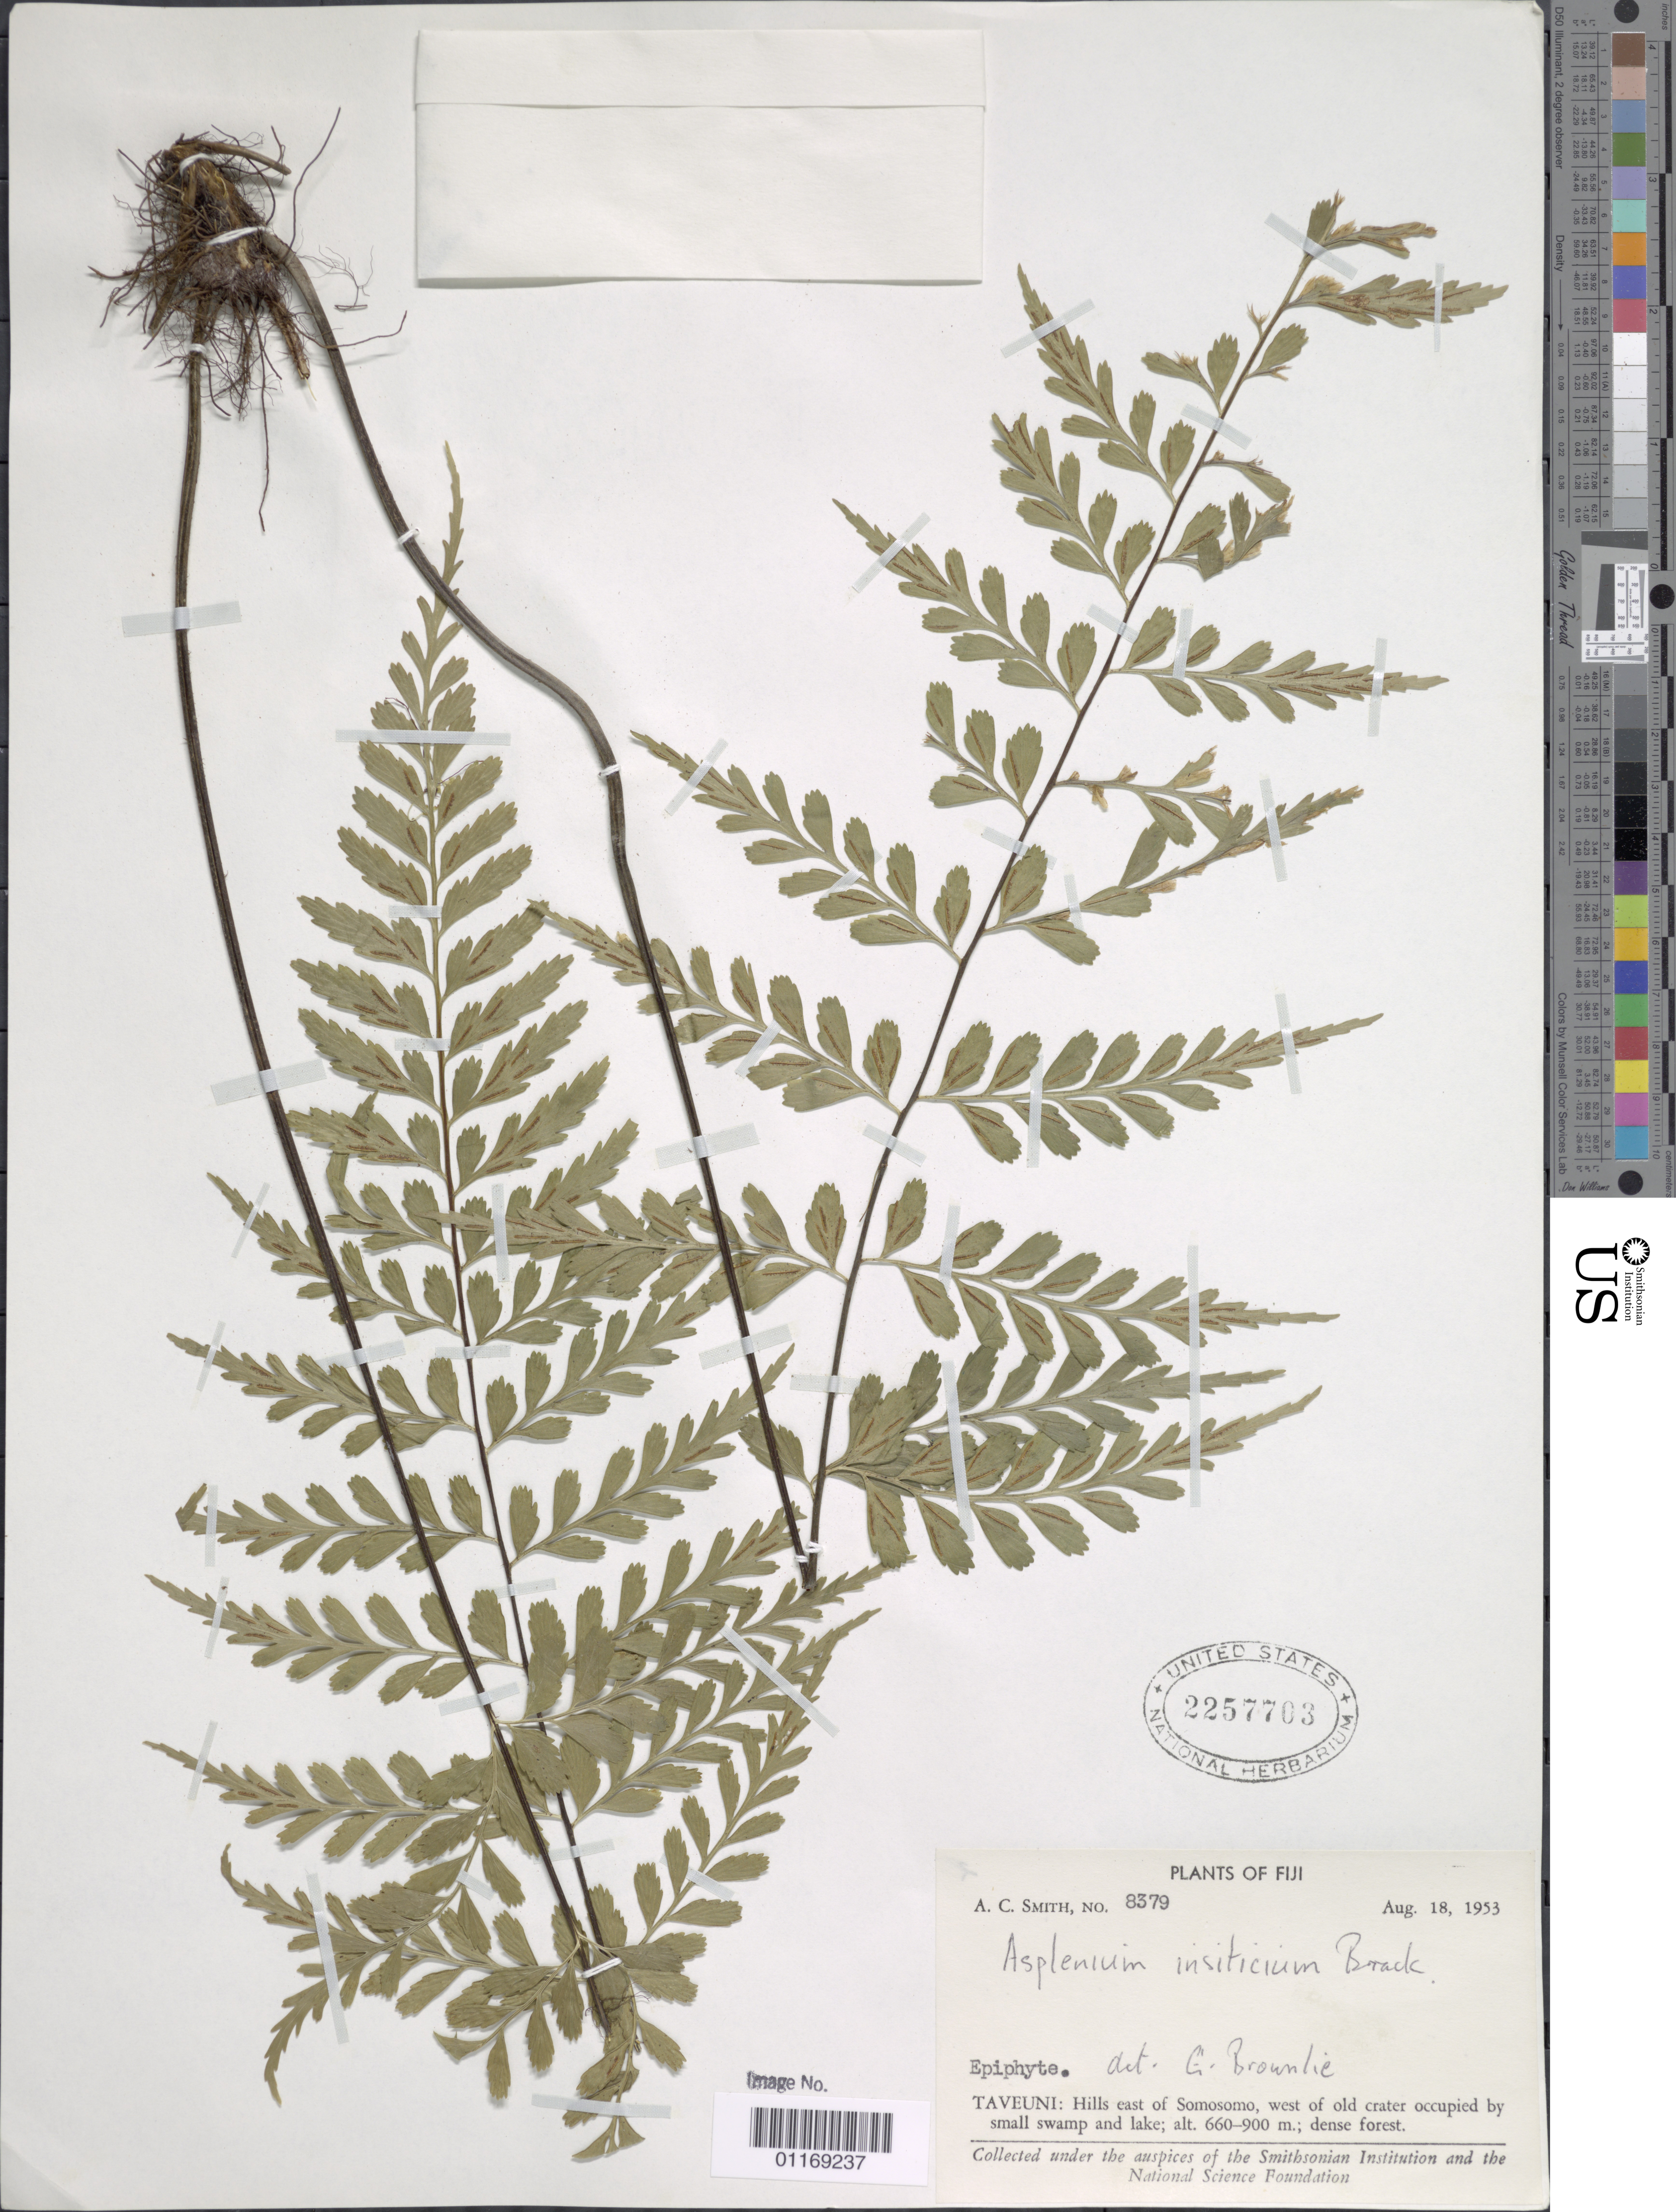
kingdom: Plantae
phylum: Tracheophyta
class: Polypodiopsida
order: Polypodiales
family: Aspleniaceae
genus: Asplenium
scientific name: Asplenium insiticium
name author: Brack. in Wilkes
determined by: Brownlie, G.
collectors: A. C. Smith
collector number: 8379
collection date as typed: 18 Aug 1953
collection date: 1953-08-18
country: Fiji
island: Taveuni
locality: Taveuni, hills e of somosomo, w of old crater occupied by small swamp and lake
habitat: Dense forest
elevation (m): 660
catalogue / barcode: US 2257703